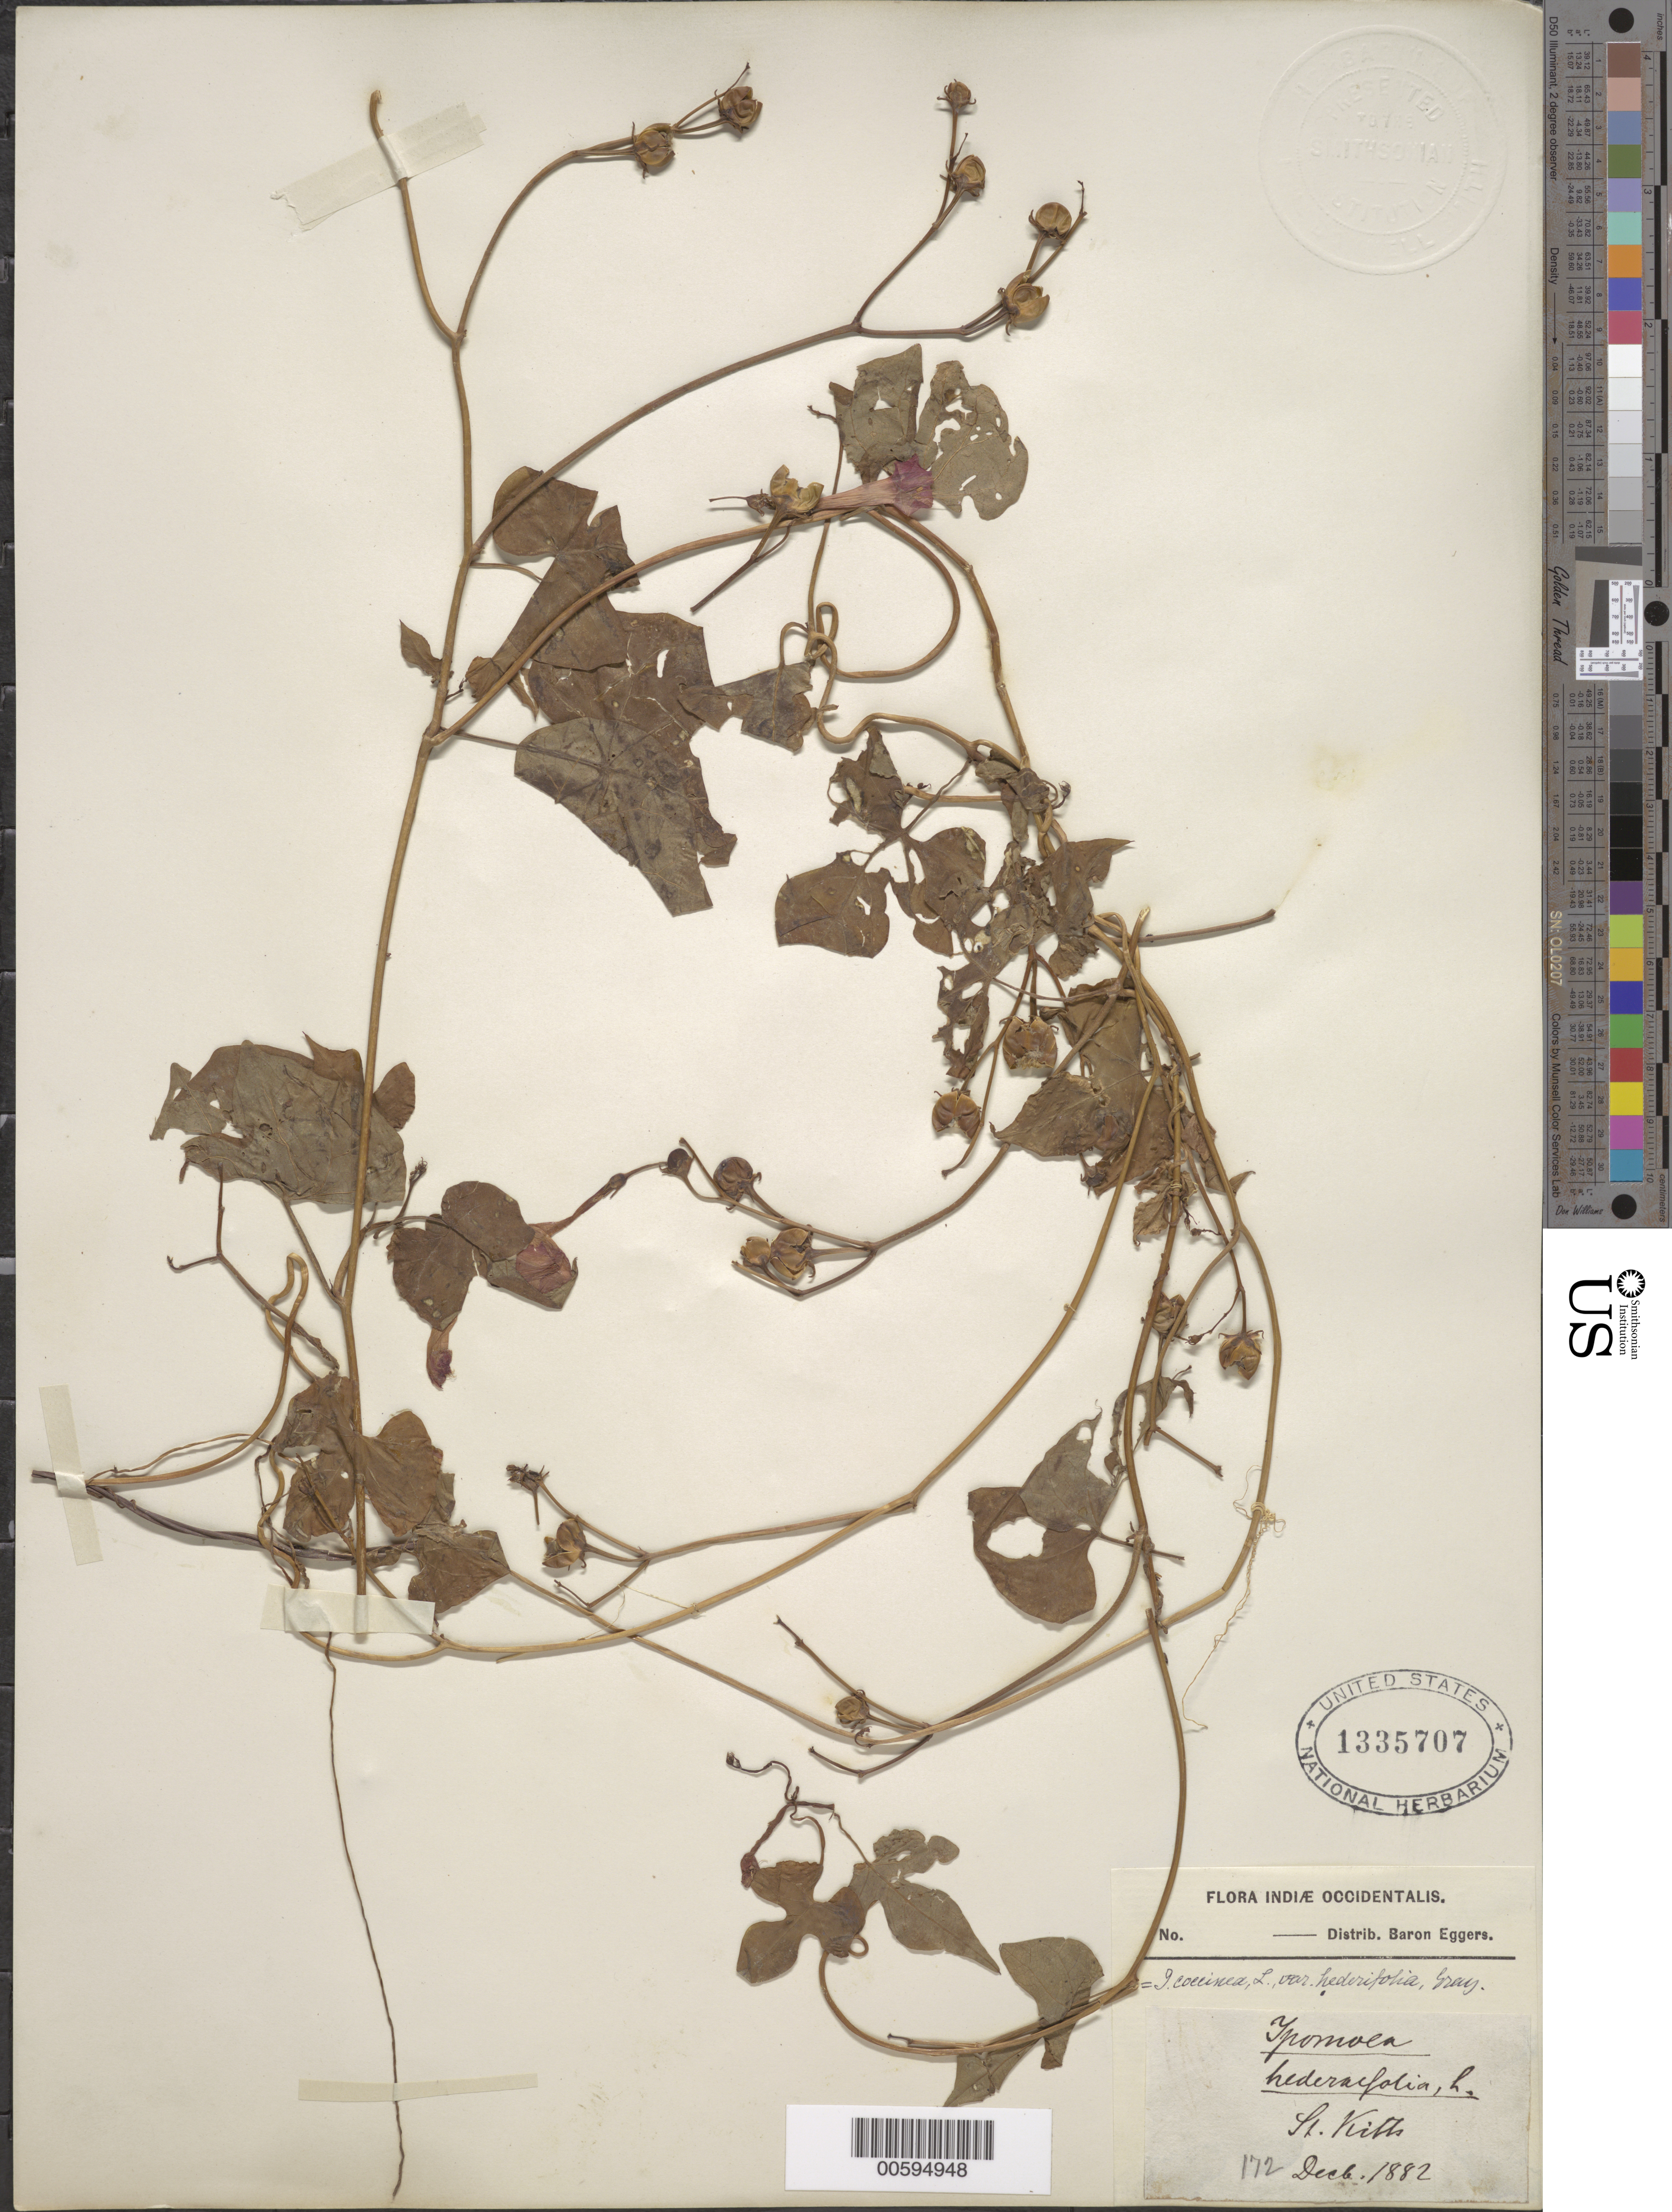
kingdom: Plantae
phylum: Tracheophyta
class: Magnoliopsida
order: Solanales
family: Convolvulaceae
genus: Ipomoea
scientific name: Ipomoea hederifolia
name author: L.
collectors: H. F. A. von Eggers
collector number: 172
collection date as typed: Dec 1882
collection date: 1882-12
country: St. Christopher-Nevis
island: St. Kitts Island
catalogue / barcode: US 1335707